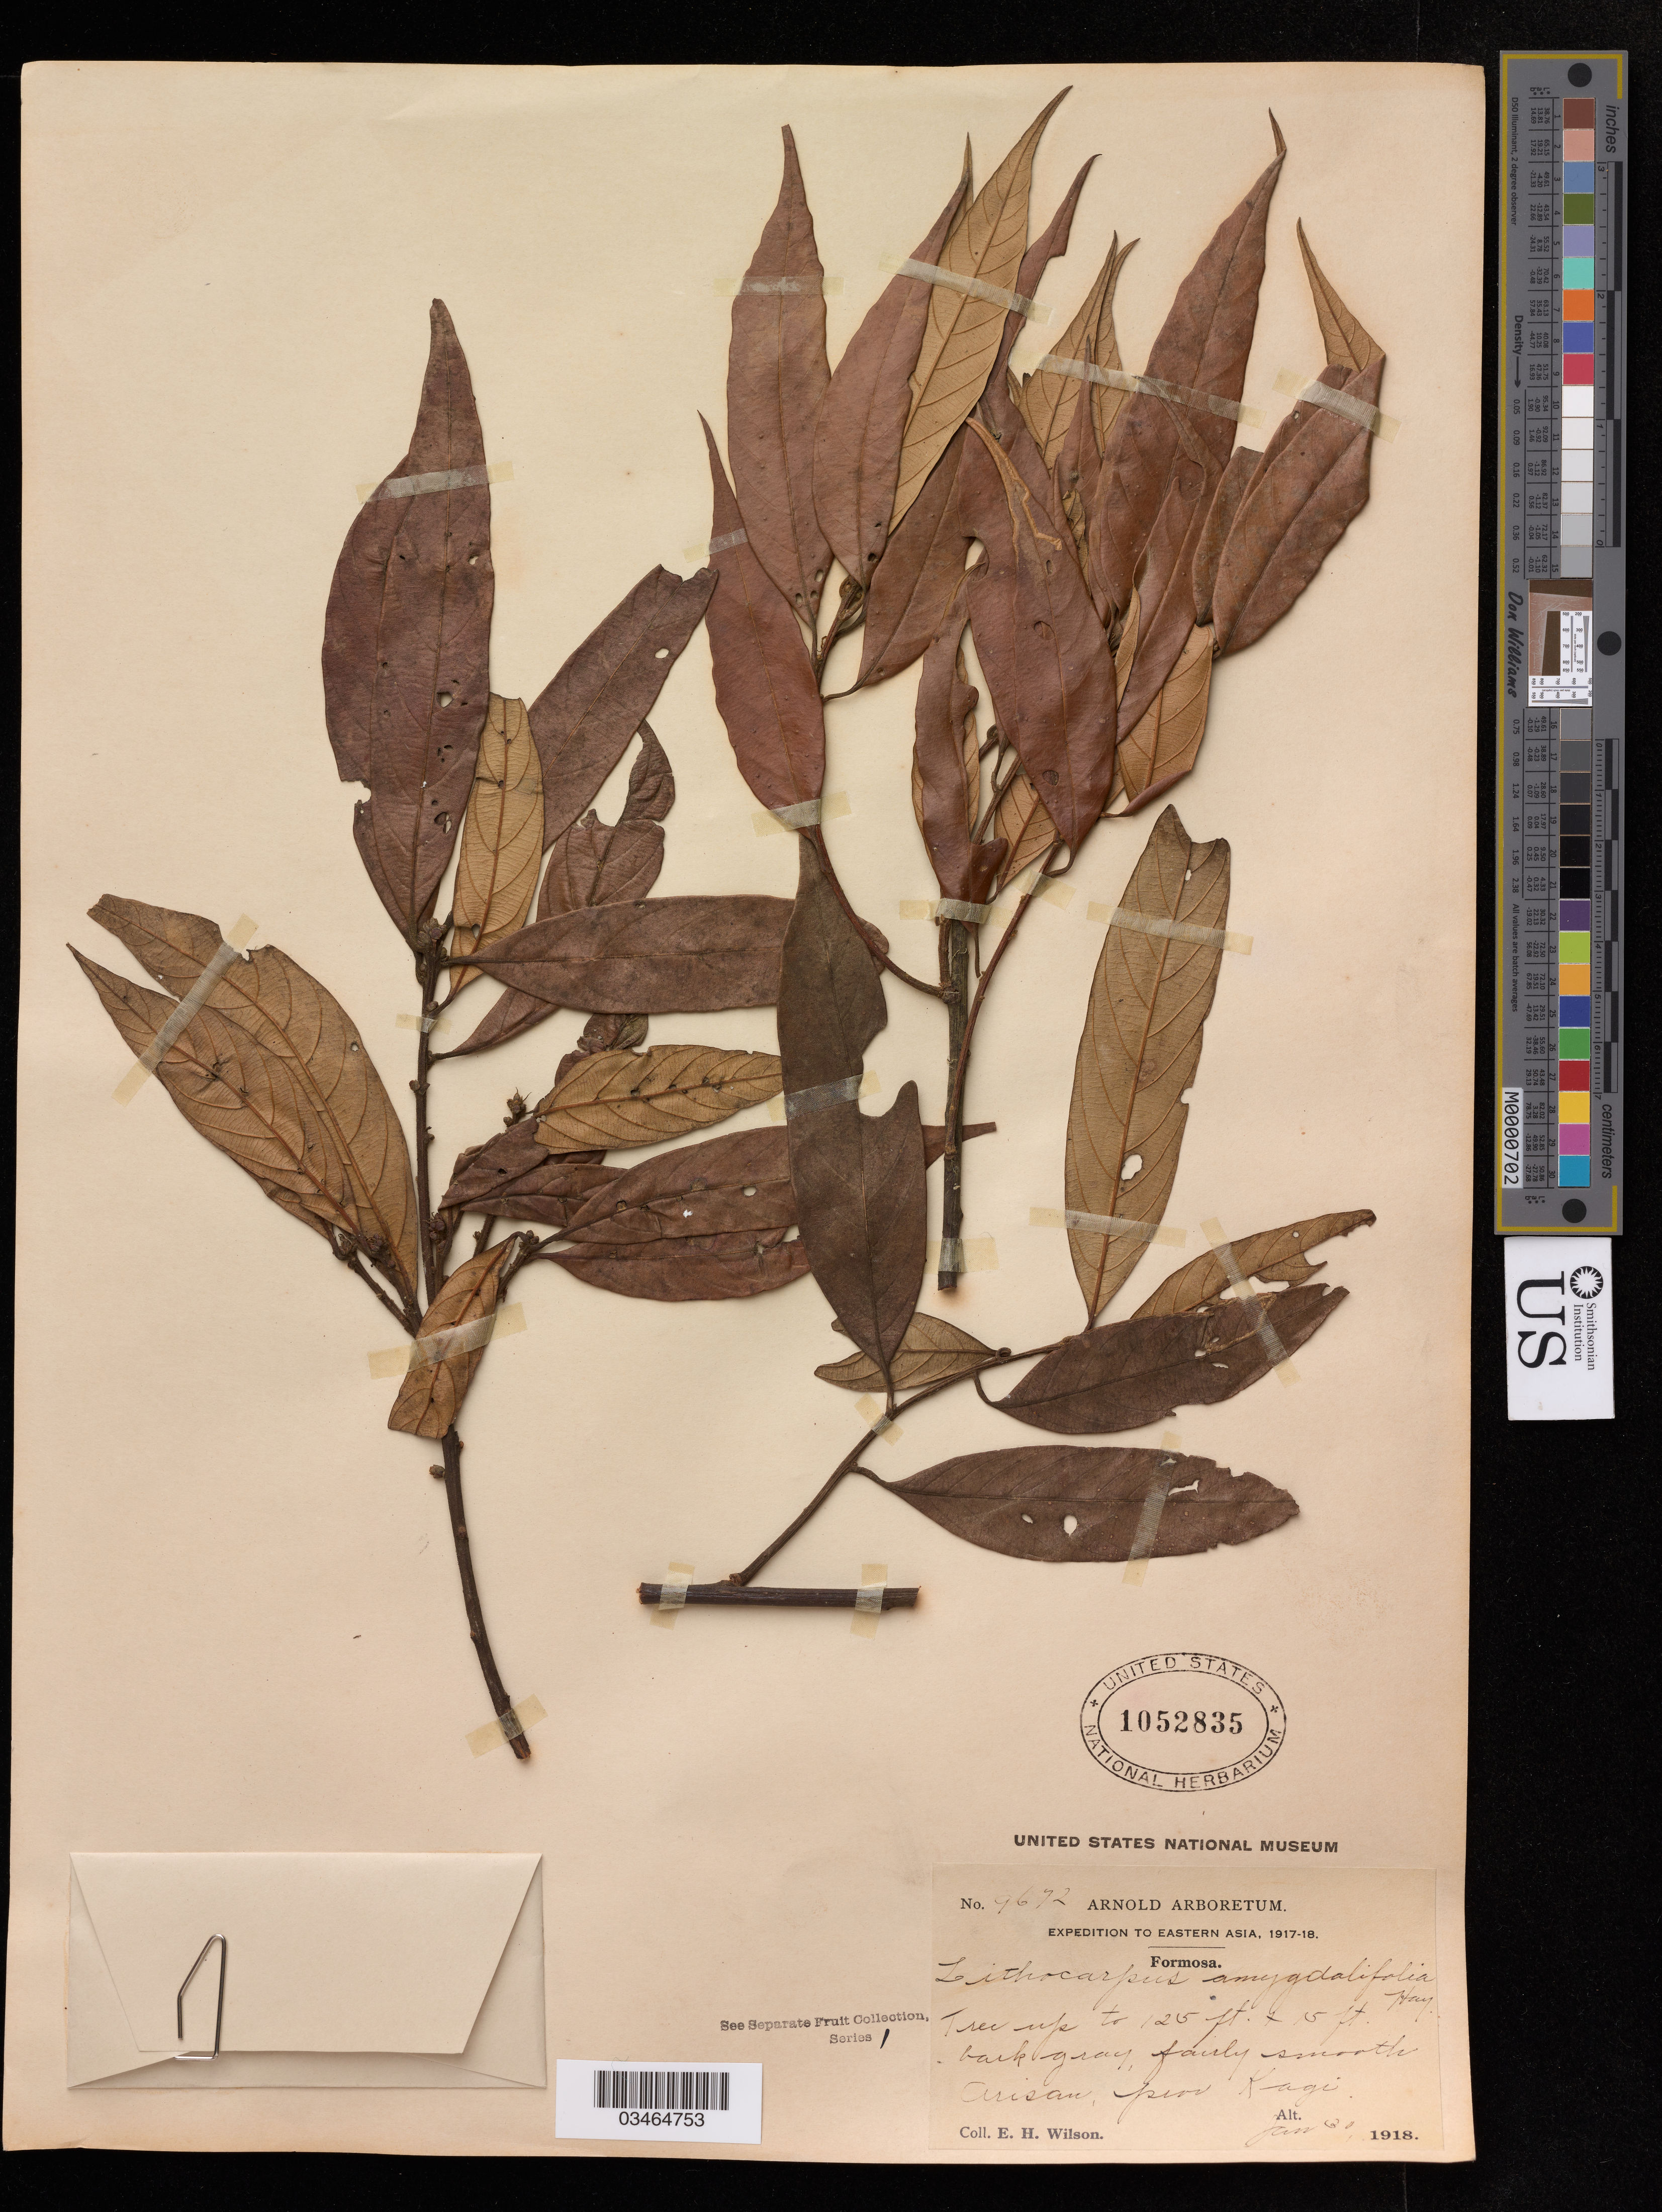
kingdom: Plantae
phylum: Tracheophyta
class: Magnoliopsida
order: Fagales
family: Fagaceae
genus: Lithocarpus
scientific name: Lithocarpus amygdalifolius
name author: (Skan) Hayata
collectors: E. Wilson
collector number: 9672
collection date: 1918-06-30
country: Argentina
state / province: Formosa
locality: Arisan, prov. Kagi.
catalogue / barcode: US 1052835